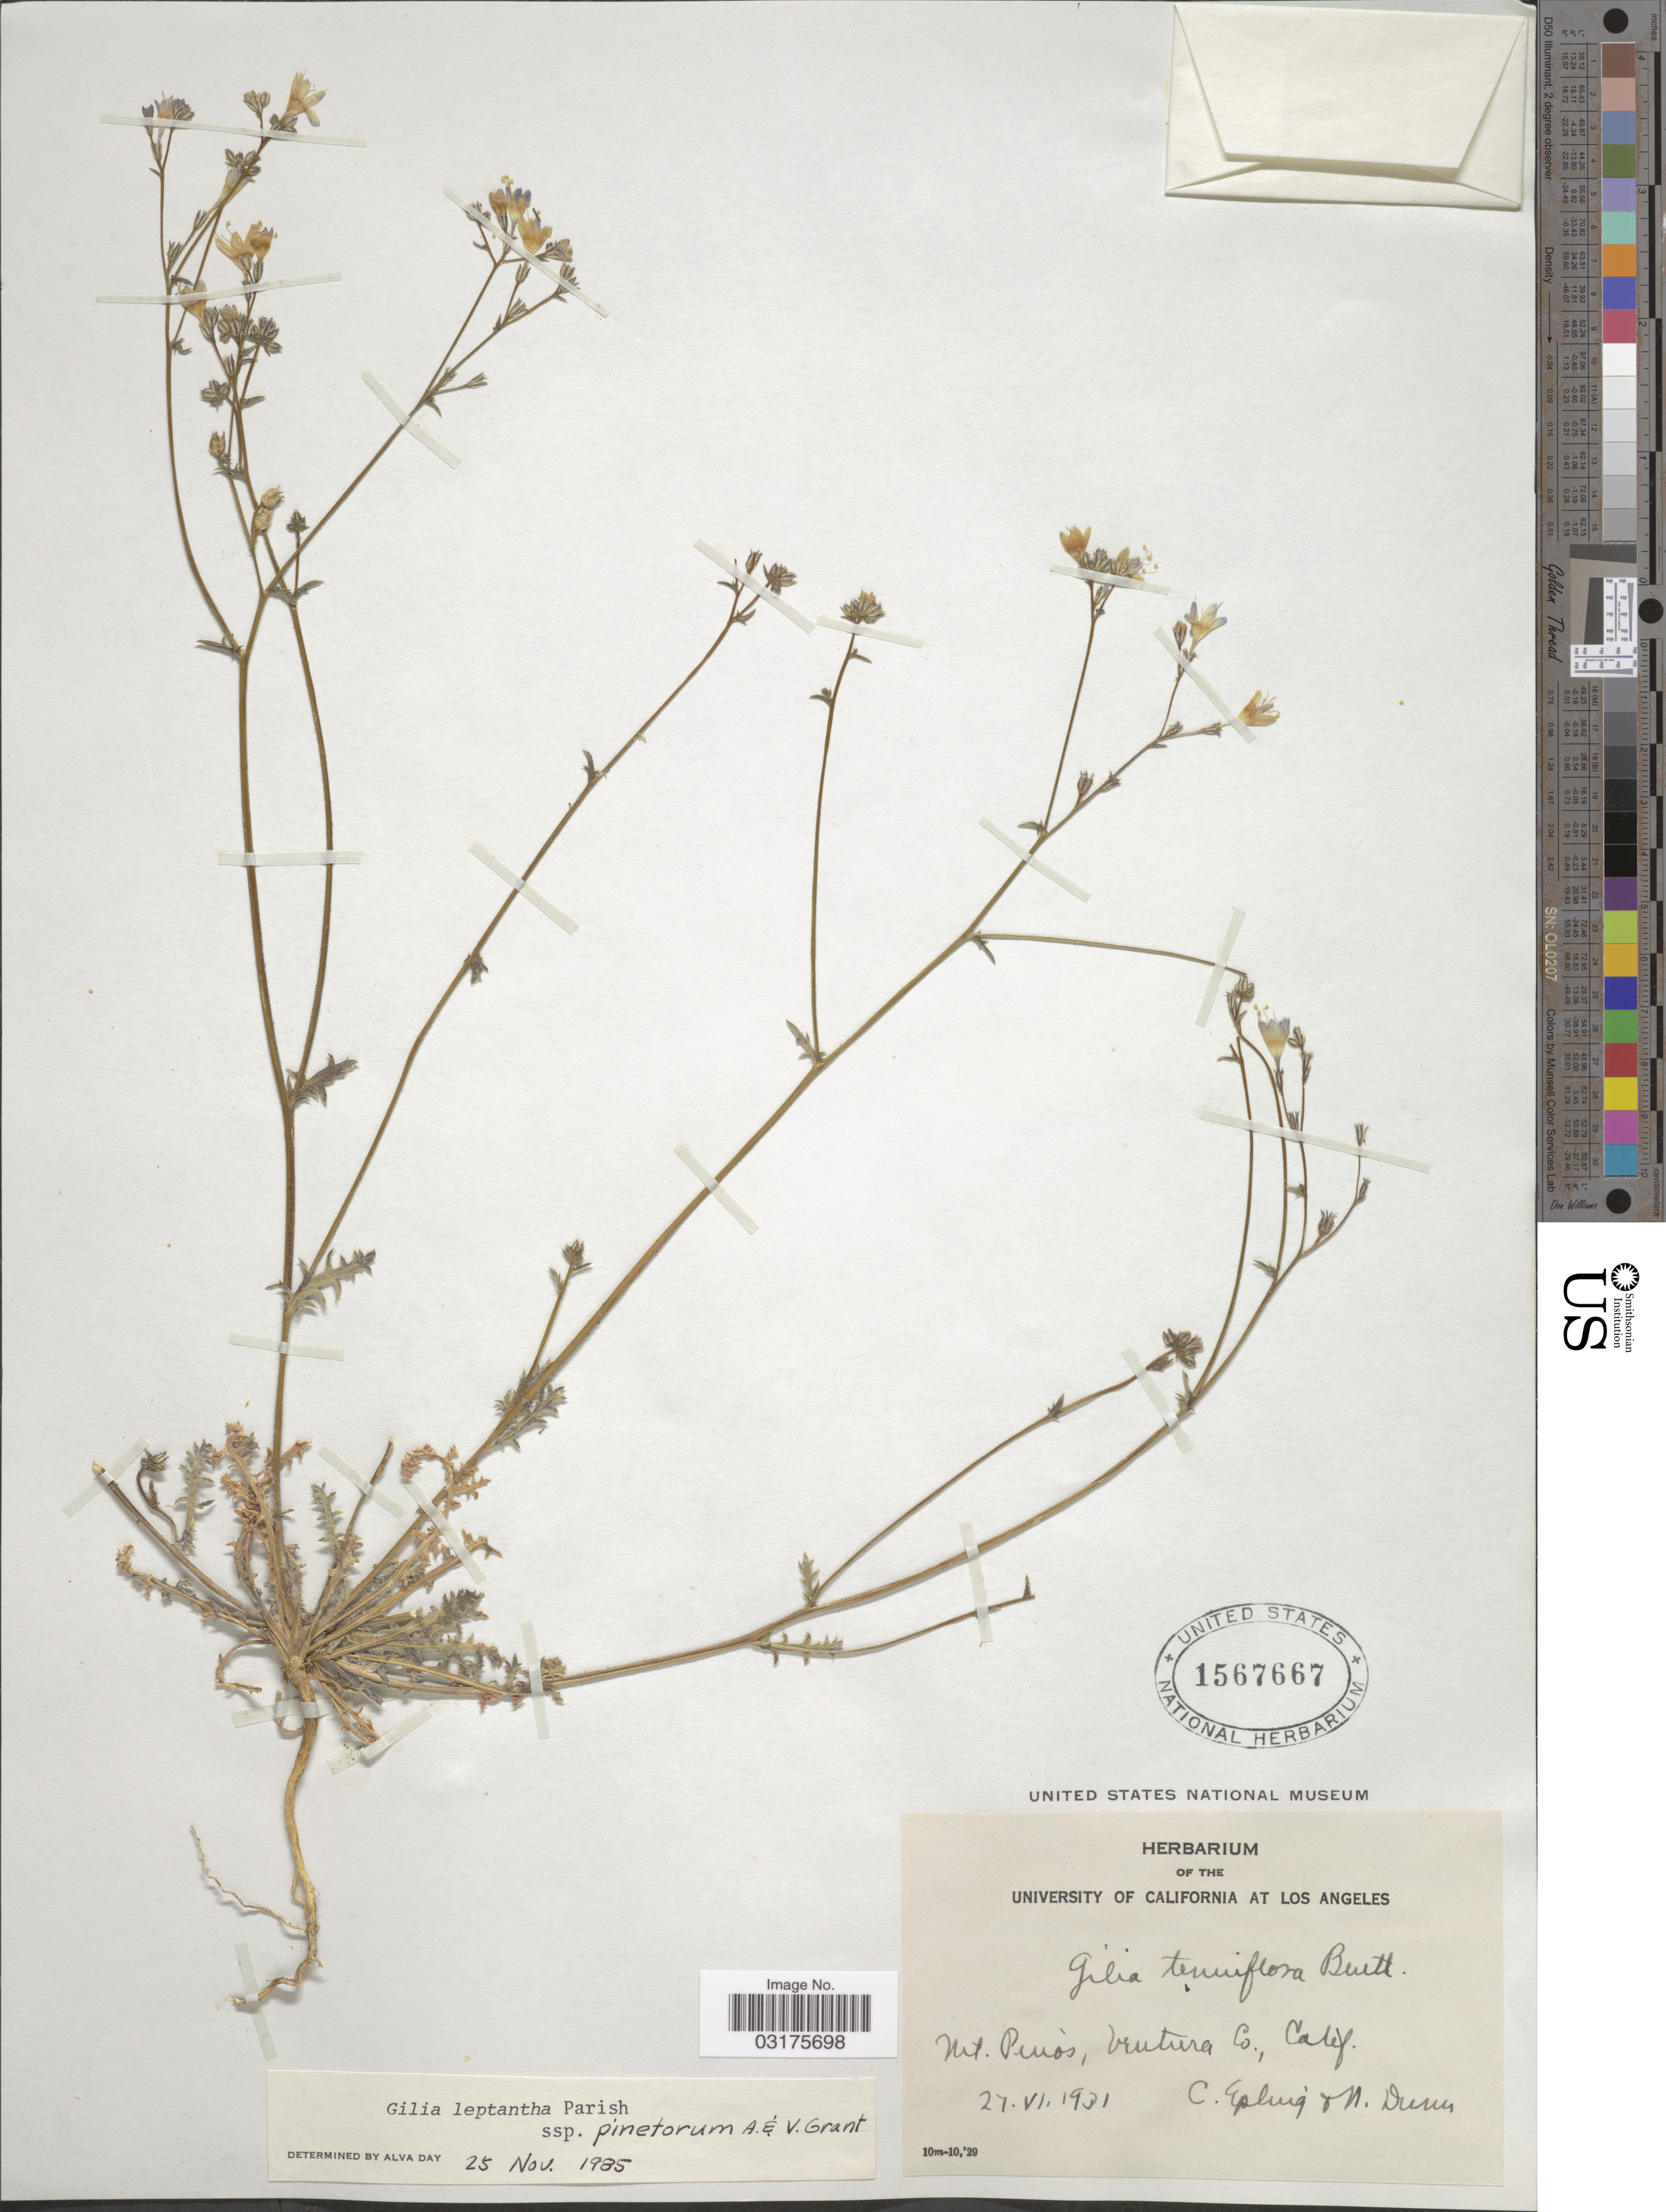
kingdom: Plantae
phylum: Tracheophyta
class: Magnoliopsida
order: Ericales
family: Polemoniaceae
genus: Gilia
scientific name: Gilia leptantha subsp. pinetorum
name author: A.D. Grant & V.E. Grant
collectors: C. C. Epling & N. Dunn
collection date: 1931-06-27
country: United States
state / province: California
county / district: Ventura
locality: Mt. Pinos, Ventura Co.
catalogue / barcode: US 1567667